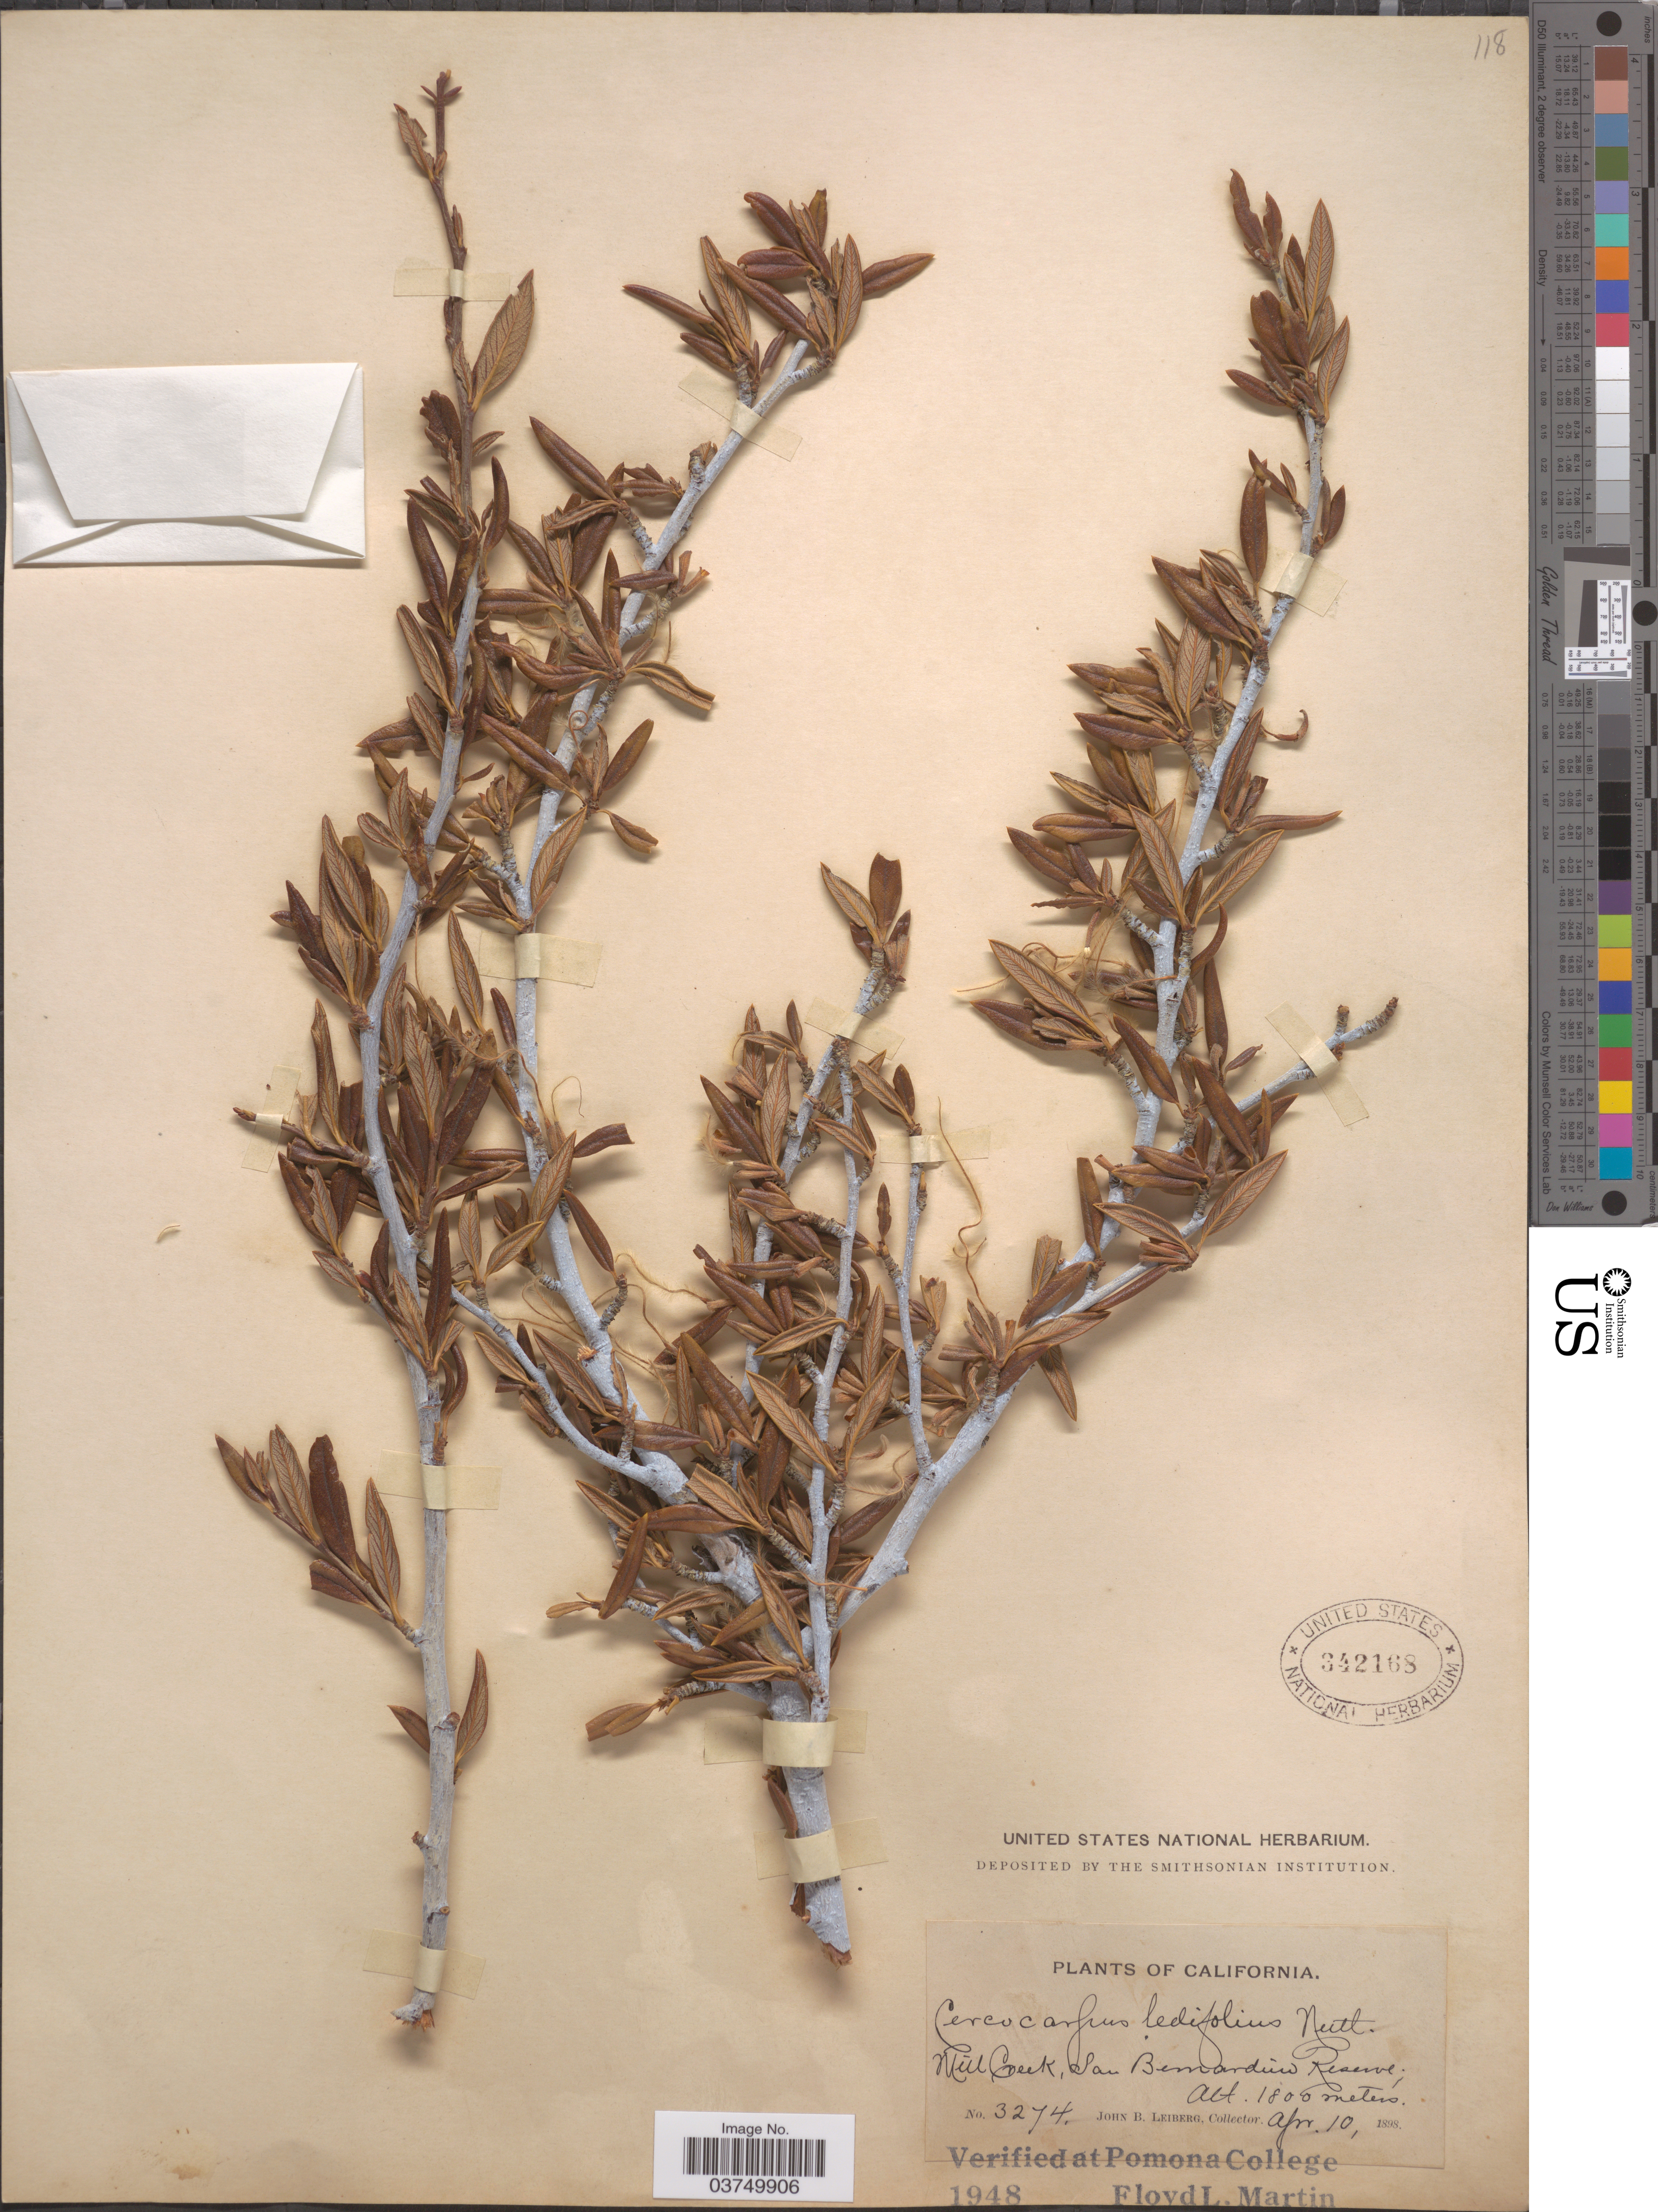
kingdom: Plantae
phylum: Tracheophyta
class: Magnoliopsida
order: Rosales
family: Rosaceae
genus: Cercocarpus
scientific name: Cercocarpus ledifolius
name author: Nutt.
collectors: J. B. Leiberg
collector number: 3274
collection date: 1898-04-10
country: United States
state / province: California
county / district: San Bernardino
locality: Mill Creek, San Bernardino Reserve.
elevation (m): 1800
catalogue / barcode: US 342168